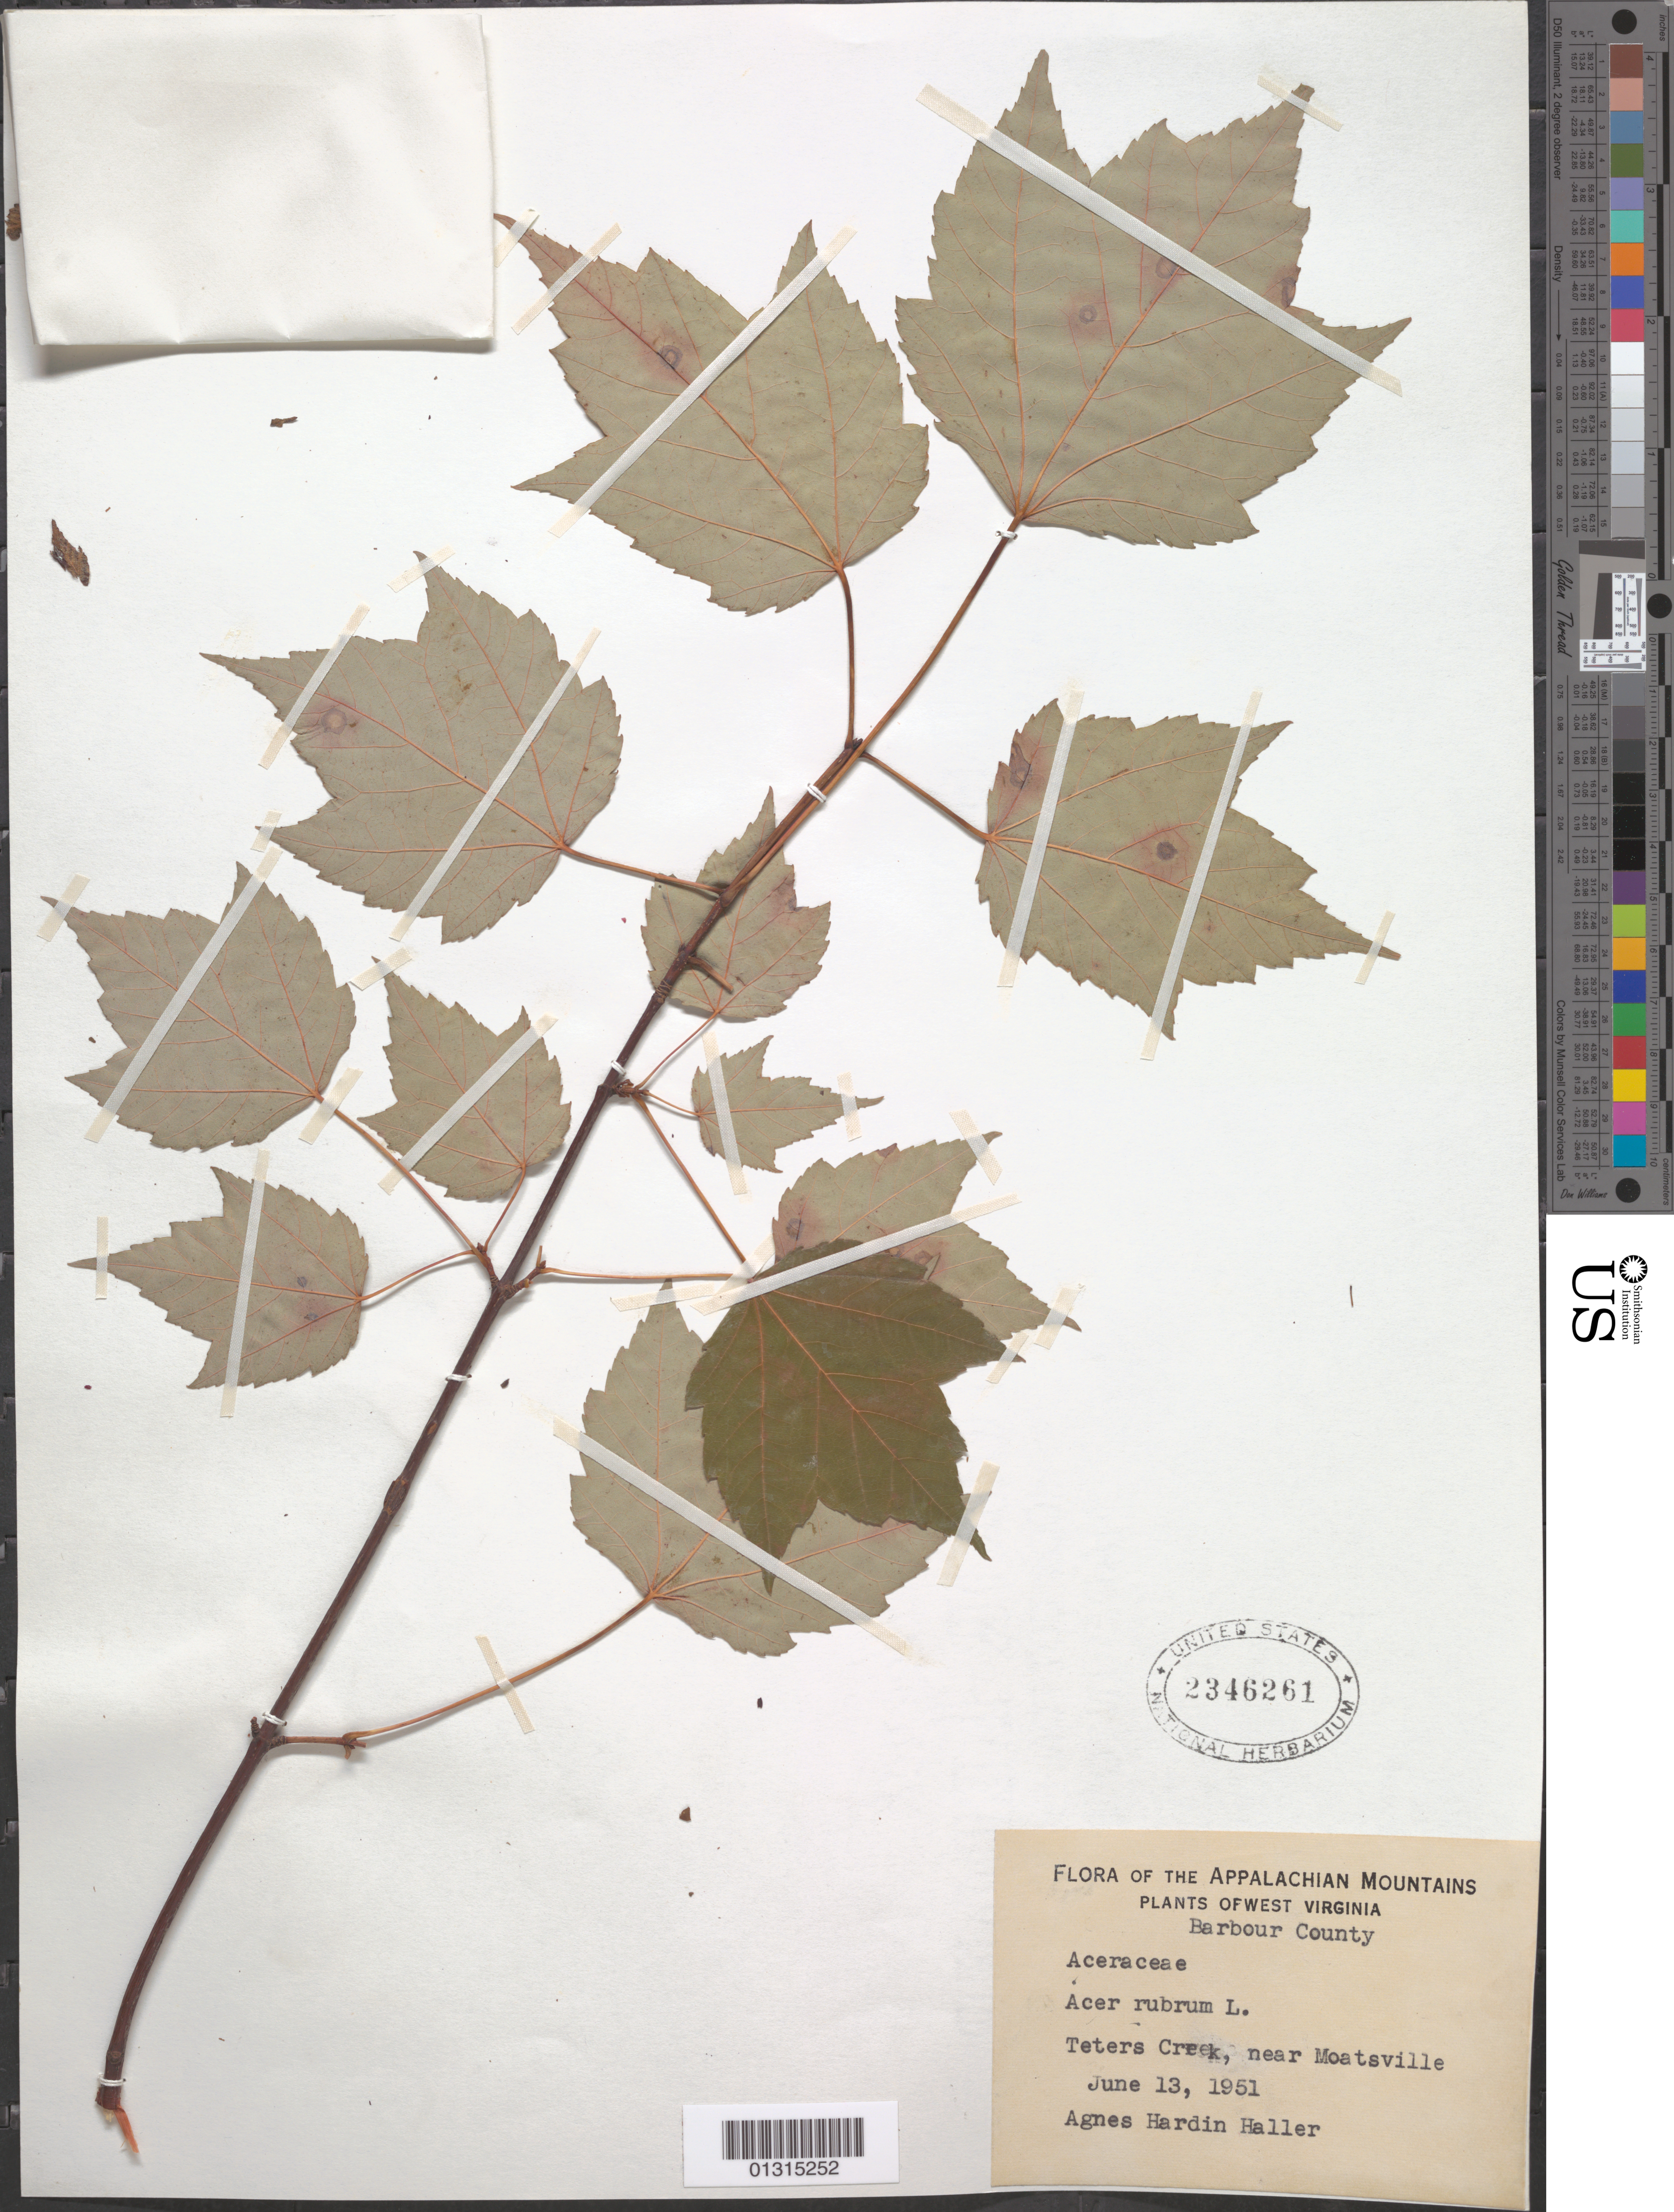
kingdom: Plantae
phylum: Tracheophyta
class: Magnoliopsida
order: Sapindales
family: Sapindaceae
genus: Acer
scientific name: Acer rubrum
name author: L.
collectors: A. Haller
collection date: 1951-06-13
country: United States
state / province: West Virginia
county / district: Barbour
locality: Barbour County, Teters Creek near Moatsville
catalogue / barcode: US 2346261